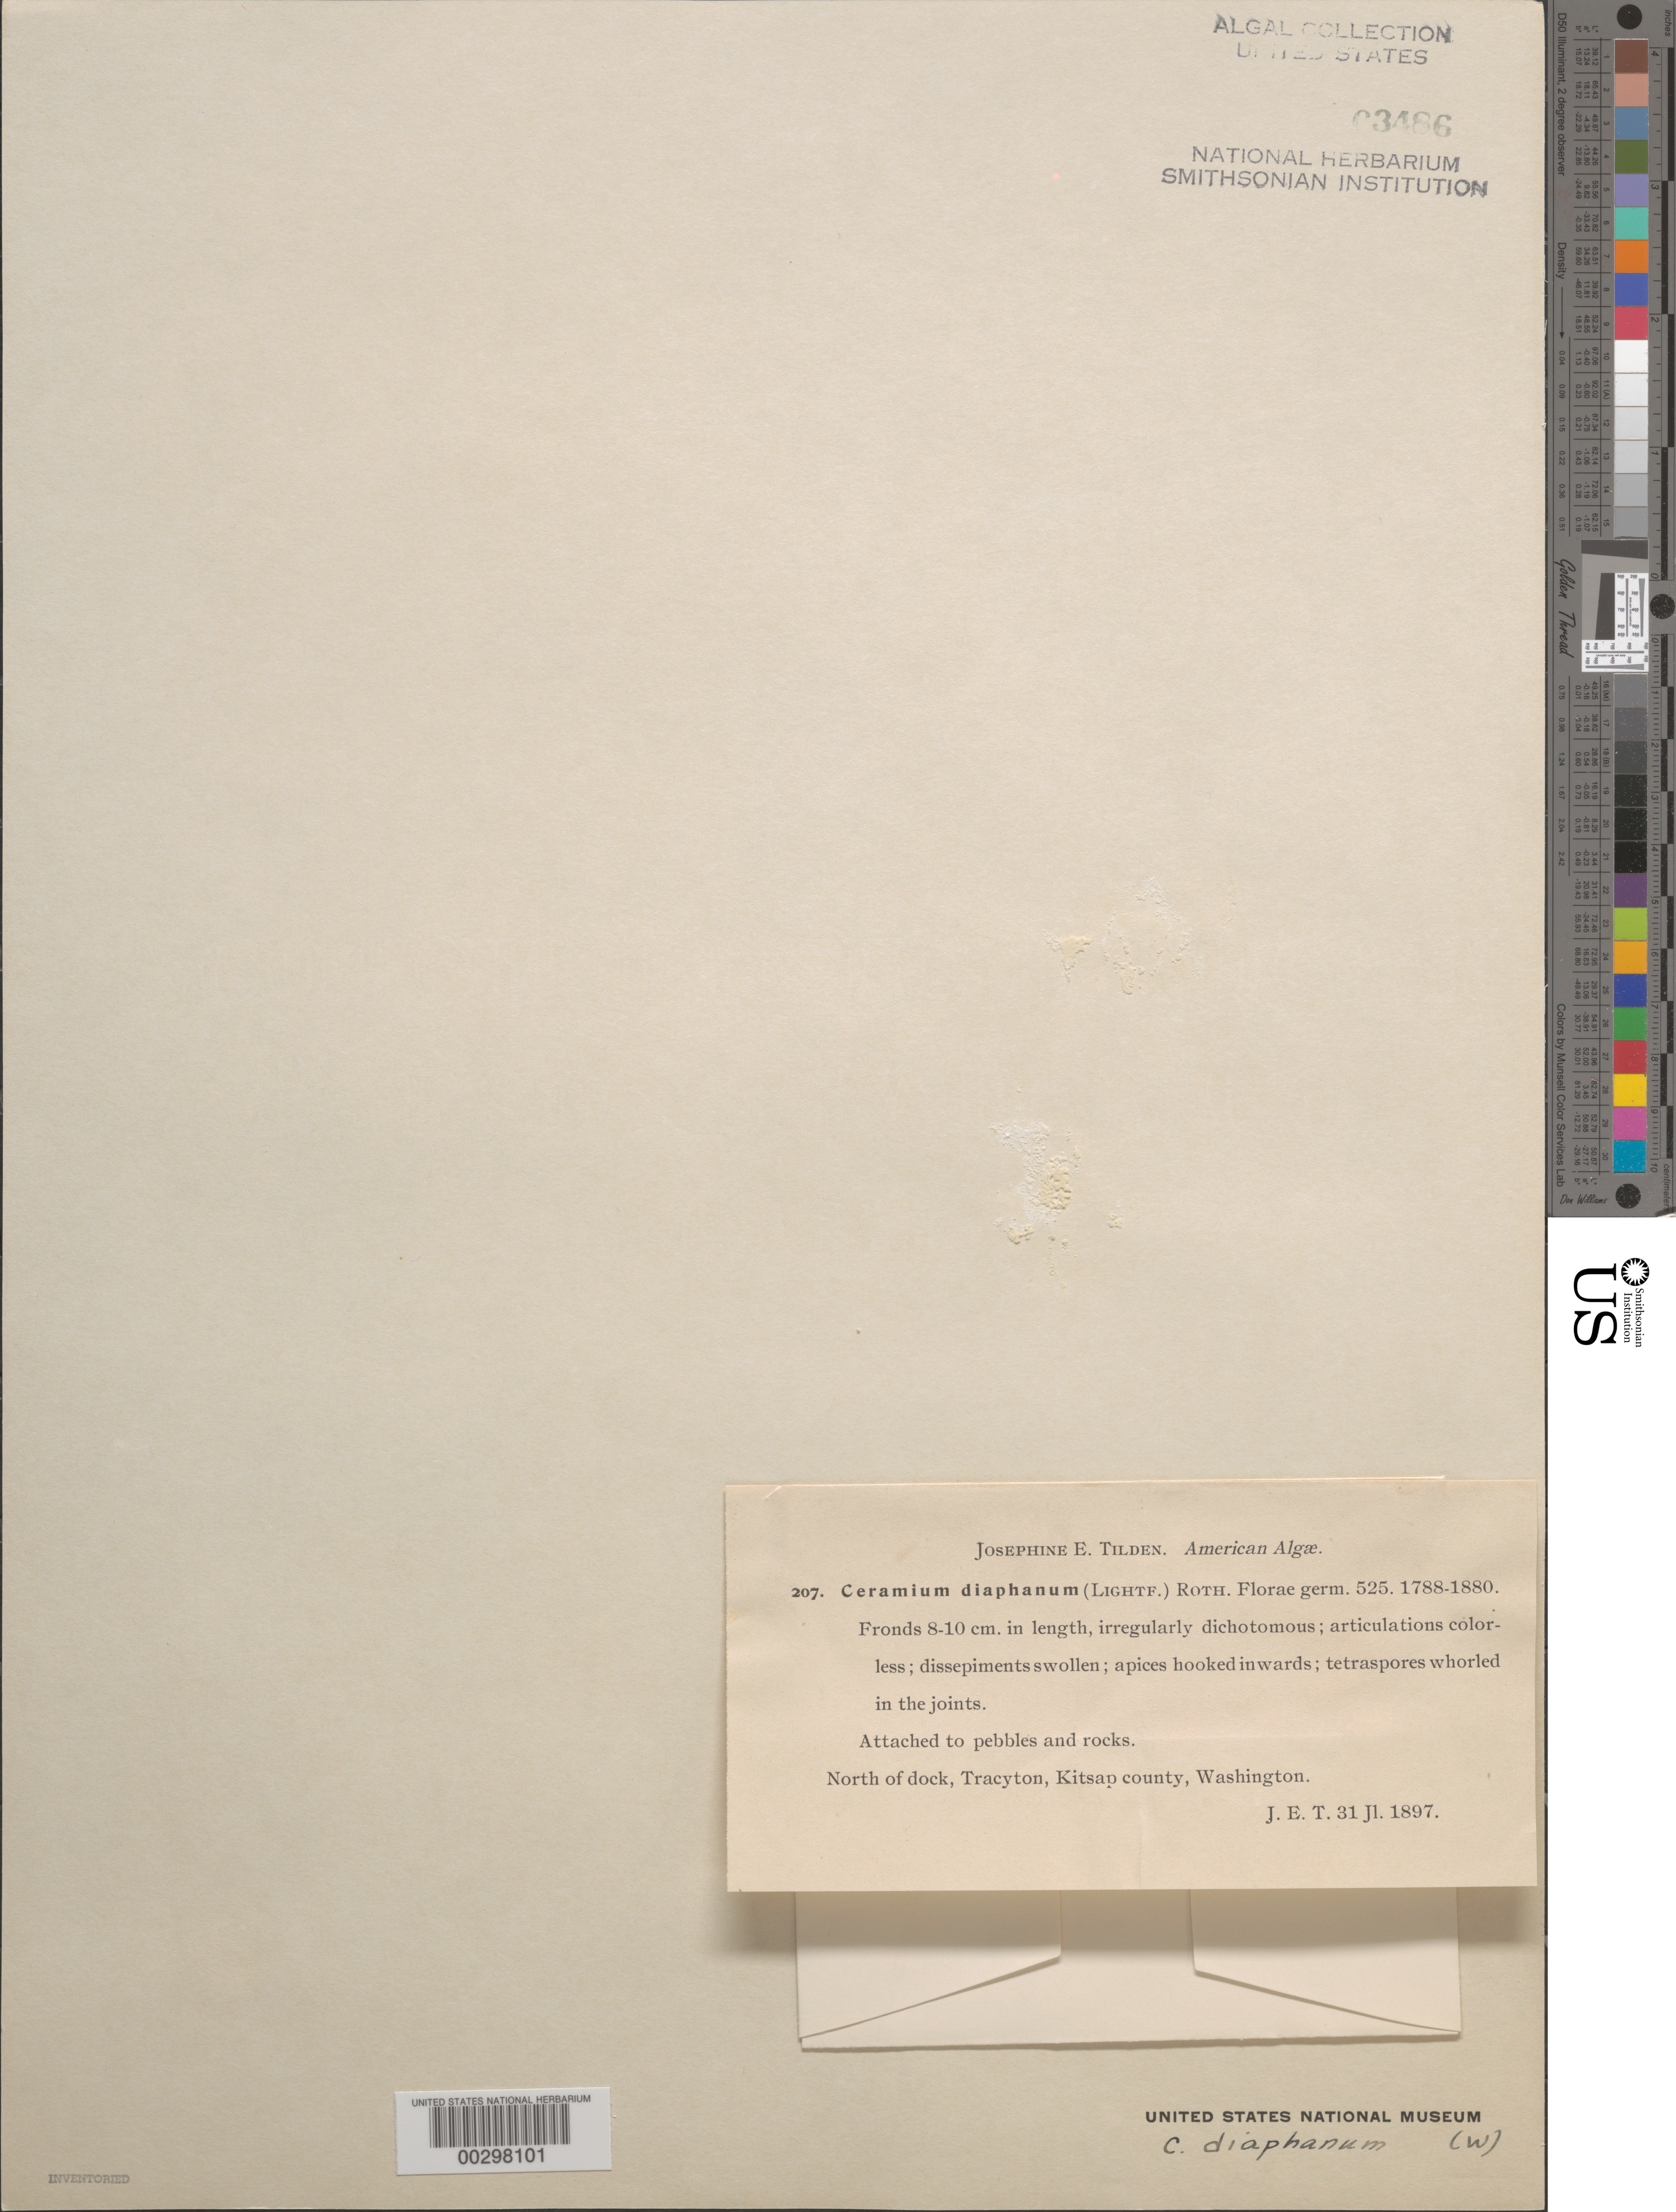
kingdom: Plantae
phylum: Rhodophyta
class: Florideophyceae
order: Ceramiales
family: Ceramiaceae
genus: Ceramium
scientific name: Ceramium diaphanum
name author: (Lightf.) Roth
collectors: J. E. Tilden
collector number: JET 207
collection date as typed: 31 Jul 1897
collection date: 1897-07-31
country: United States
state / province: Washington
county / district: Kitsap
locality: Tracyton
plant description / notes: Tilden, American Algae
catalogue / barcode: US 3486